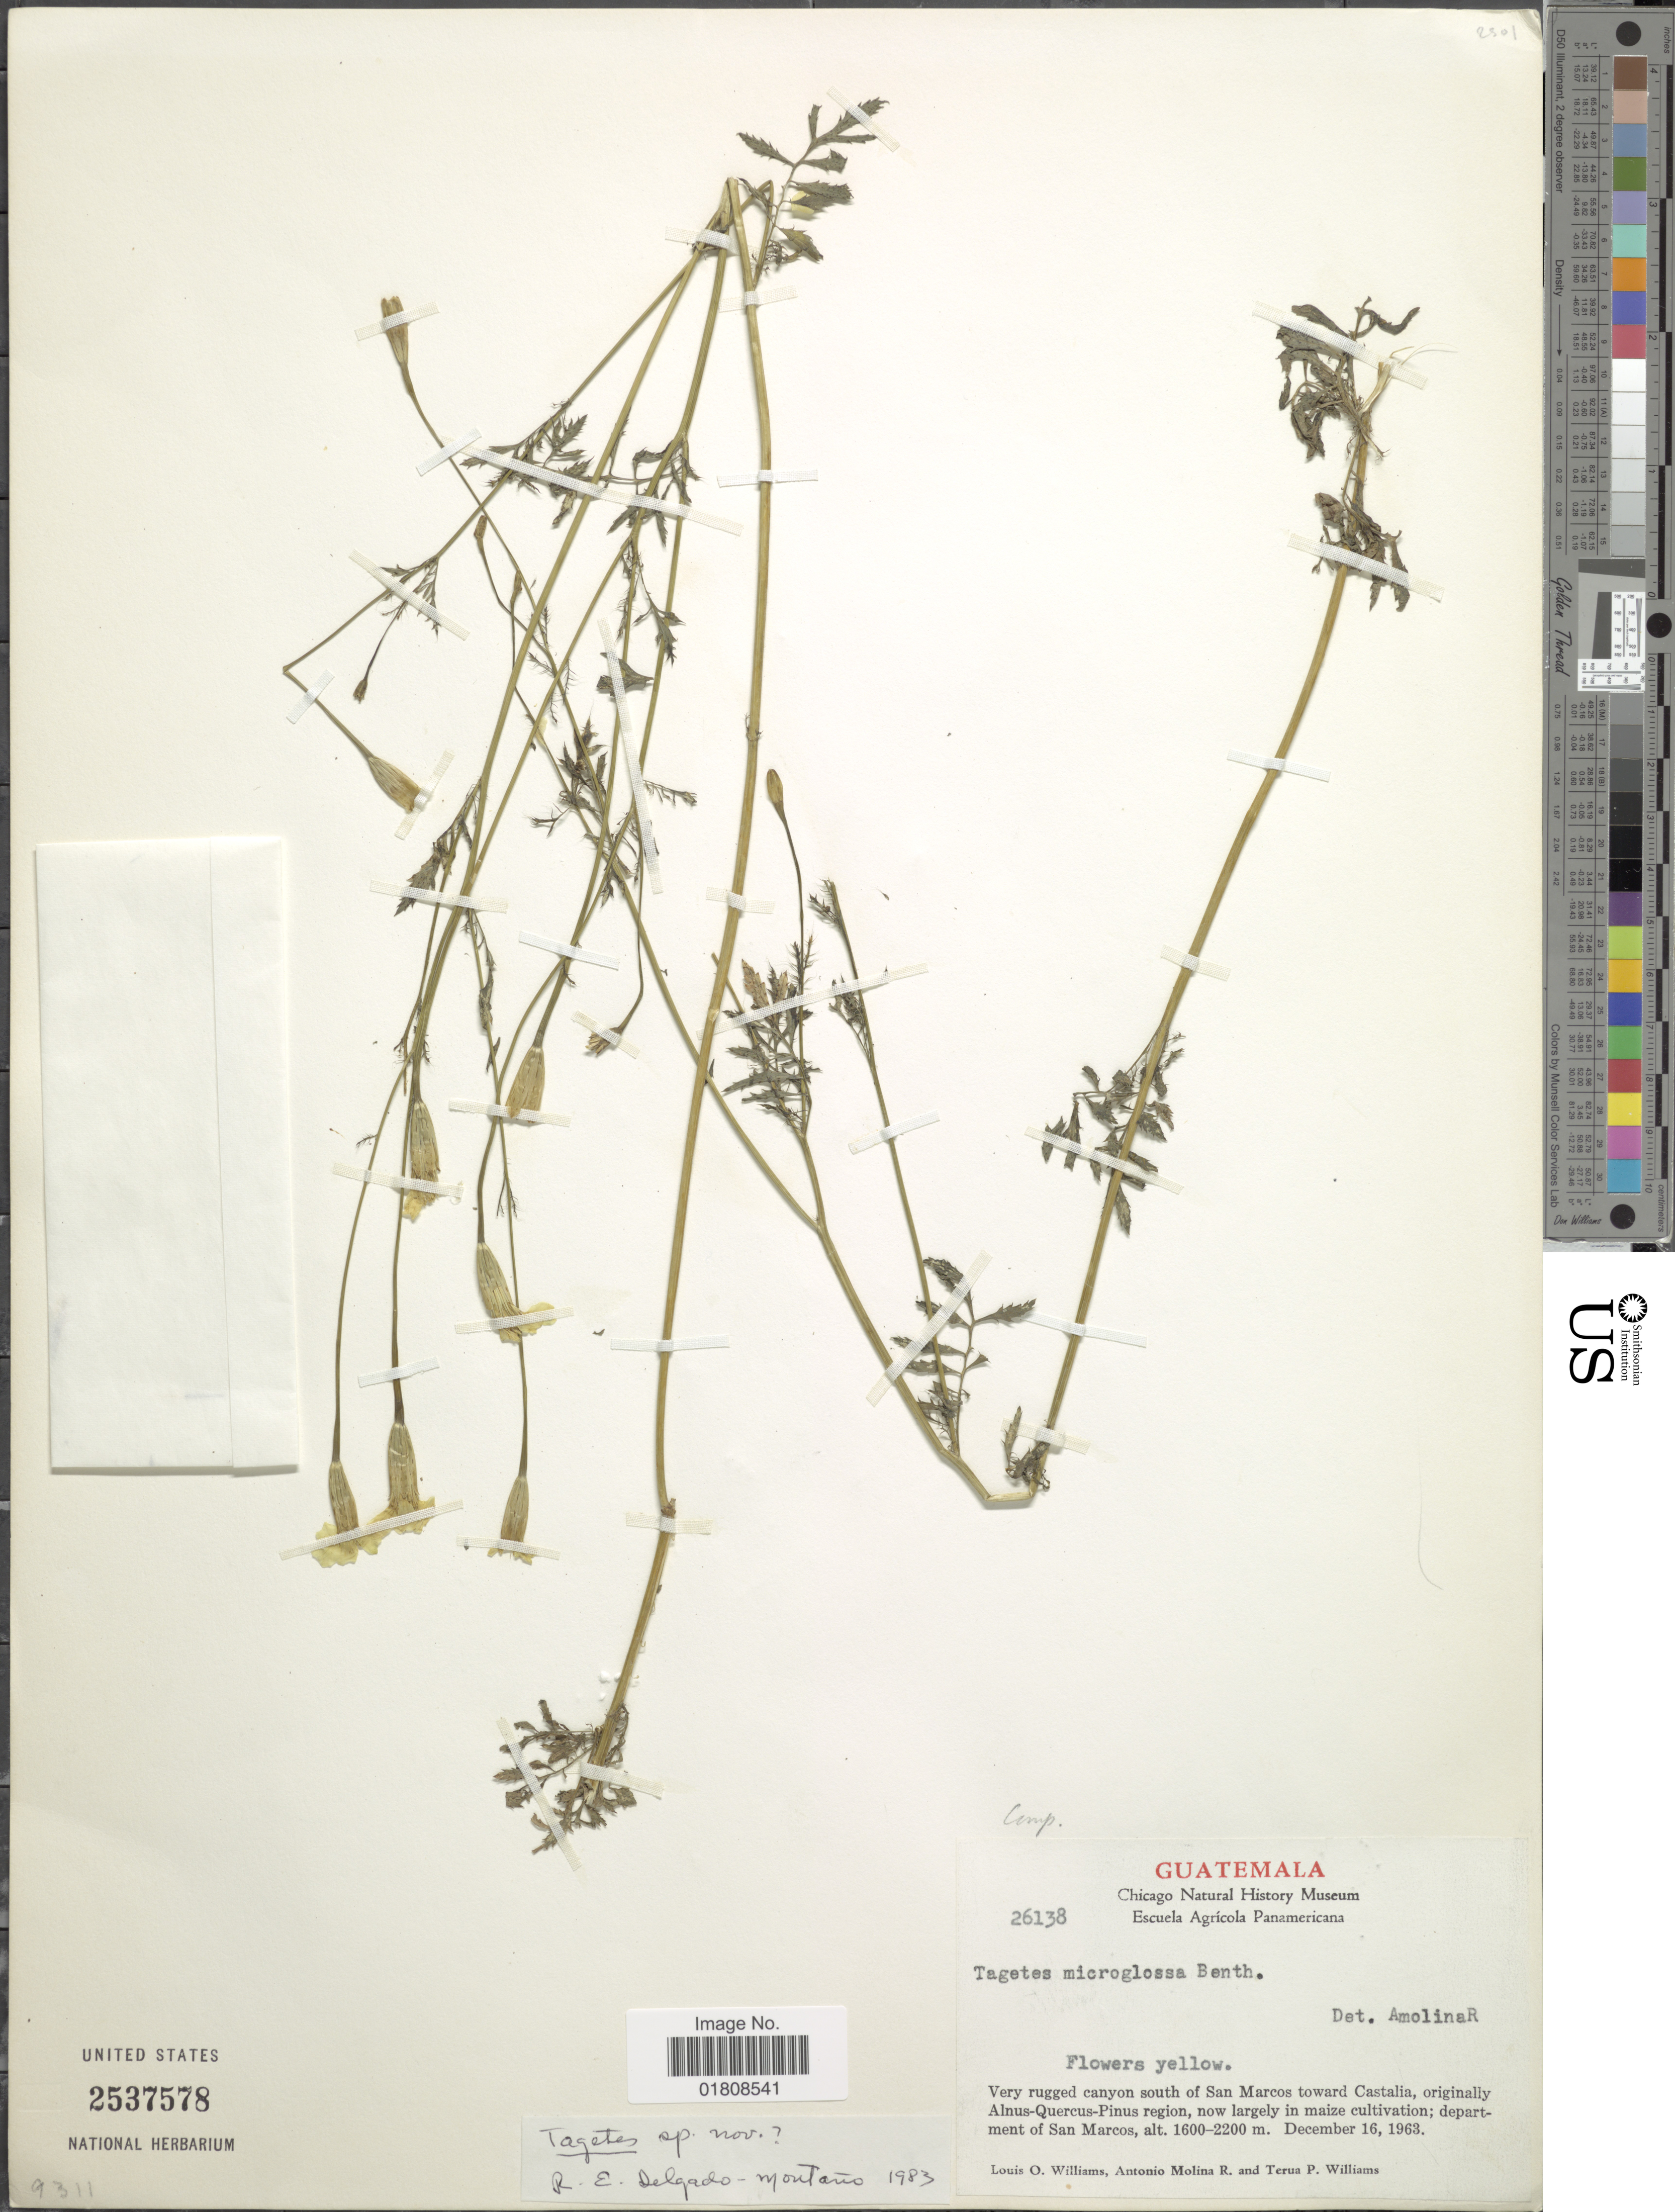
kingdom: Plantae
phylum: Tracheophyta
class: Magnoliopsida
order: Asterales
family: Asteraceae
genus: Tagetes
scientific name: Tagetes sp.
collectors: L. O. Williams, A. Molina R. & T. P. Williams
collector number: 26138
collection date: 1963-12-16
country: Guatemala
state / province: San Marcos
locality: Canyon south of San Marcos toward Castalia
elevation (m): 1600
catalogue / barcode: US 2537578